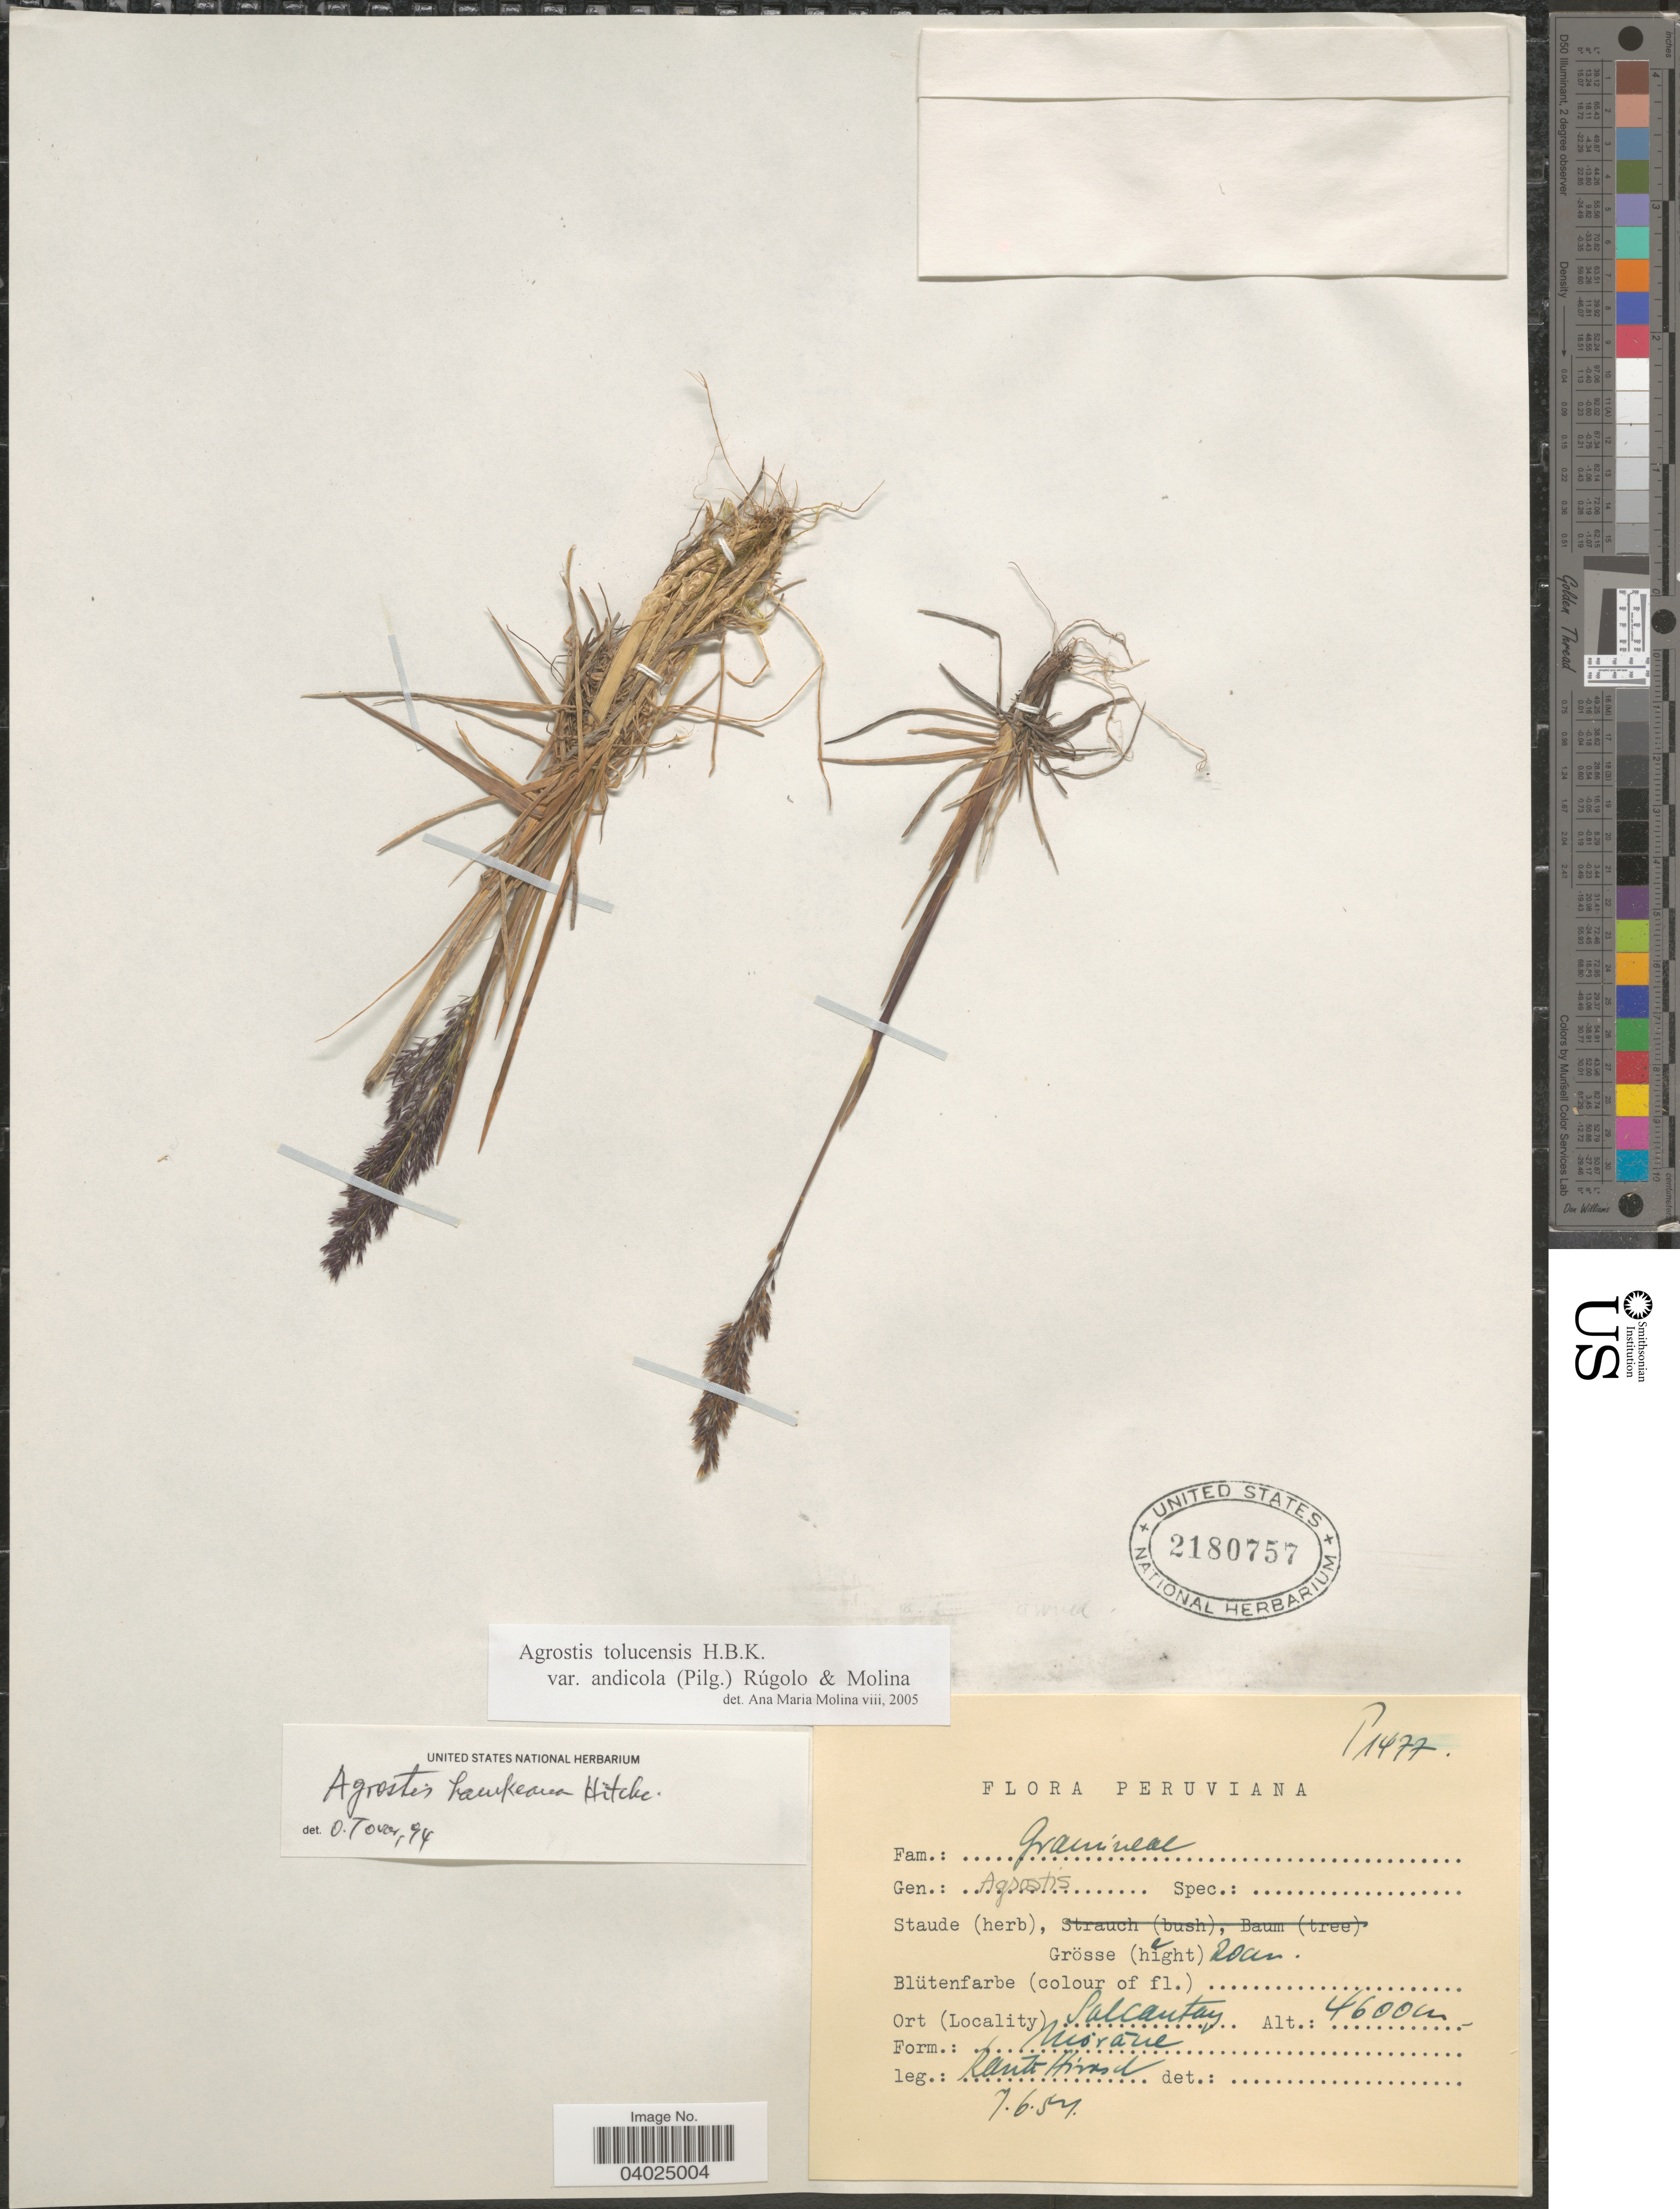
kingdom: Plantae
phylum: Tracheophyta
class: Liliopsida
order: Poales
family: Poaceae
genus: Agrostis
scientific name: Agrostis tolucensis var. andicola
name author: (Pilg.) Rúgolo & A.M. Molina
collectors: W. Rauh & G. Hirsch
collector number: P1477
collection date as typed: Transcribed d/m/y: 7/6/54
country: Peru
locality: Salcantay.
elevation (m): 4600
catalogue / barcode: US 2180757